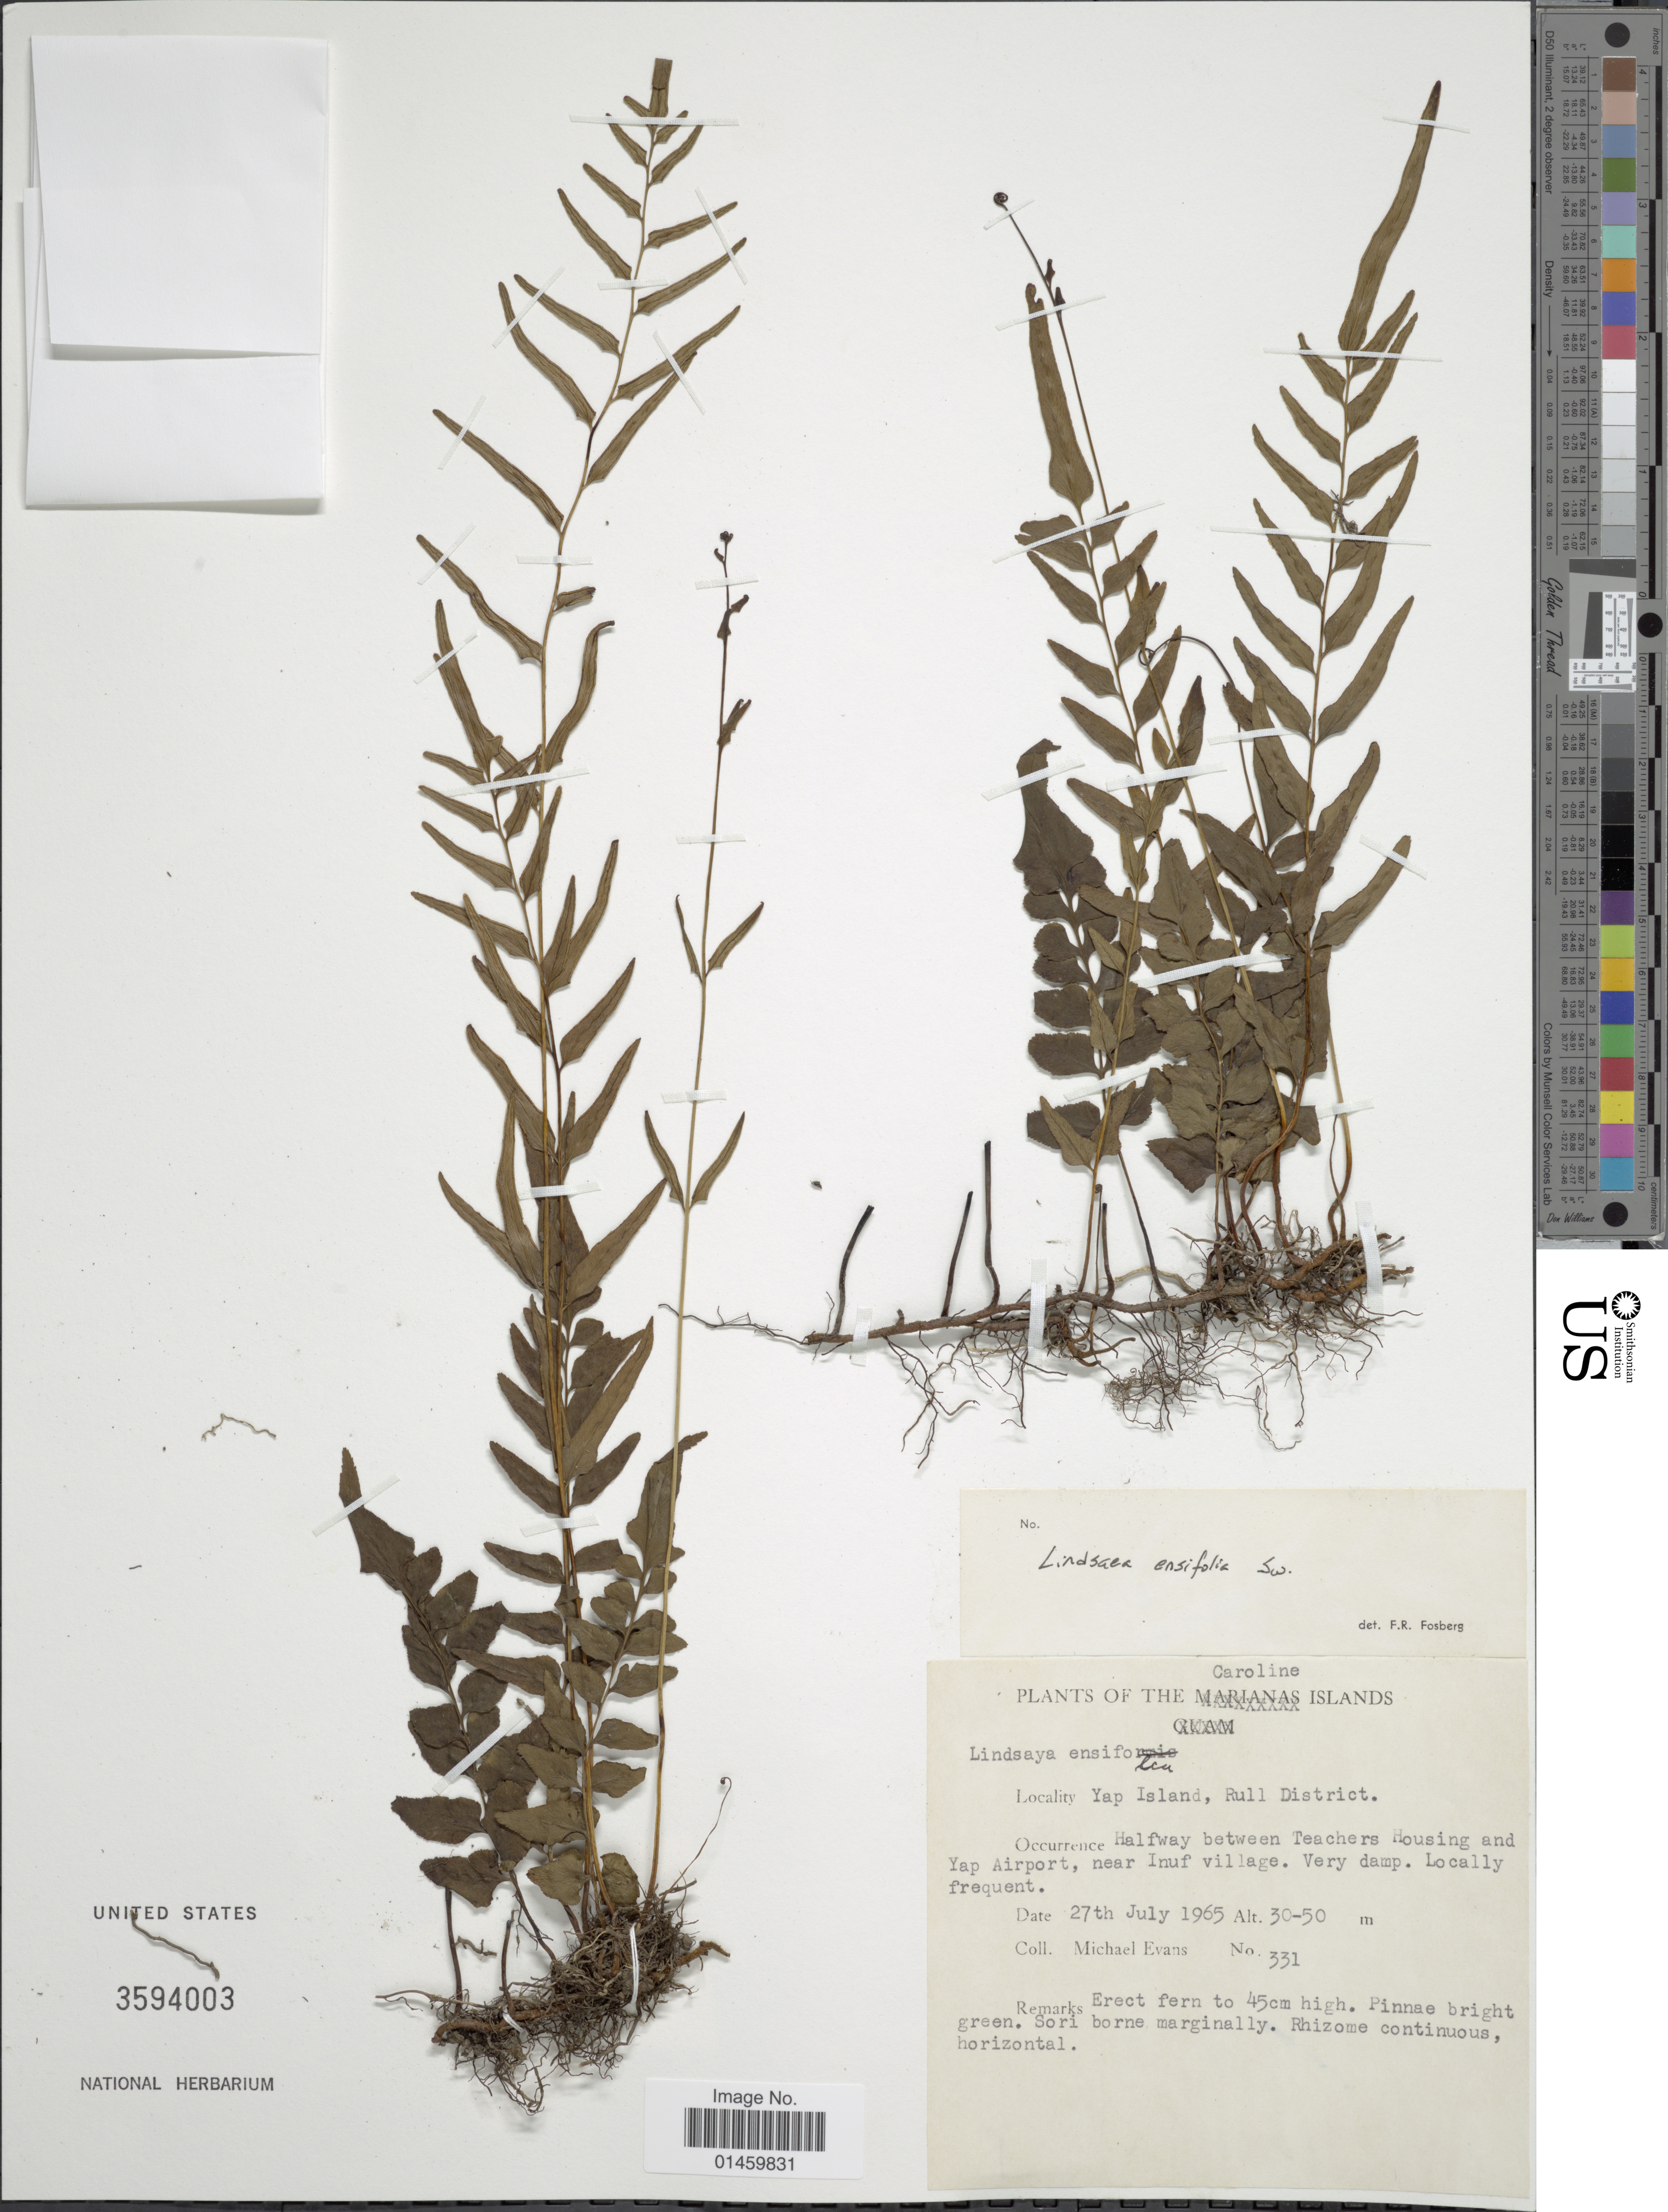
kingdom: Plantae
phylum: Tracheophyta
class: Polypodiopsida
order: Polypodiales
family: Lindsaeaceae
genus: Lindsaea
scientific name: Lindsaea ensifolia subsp. ensifolia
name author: Sw.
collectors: M. Evans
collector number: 331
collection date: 1965-07-27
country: Micronesia, Federated States of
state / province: Yap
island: Yap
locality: Caroline Islands. Yap Island, Rull District. Halfway between Teachers Housing and Yap Airport, near Inuf village.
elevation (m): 30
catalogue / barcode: US 3594003